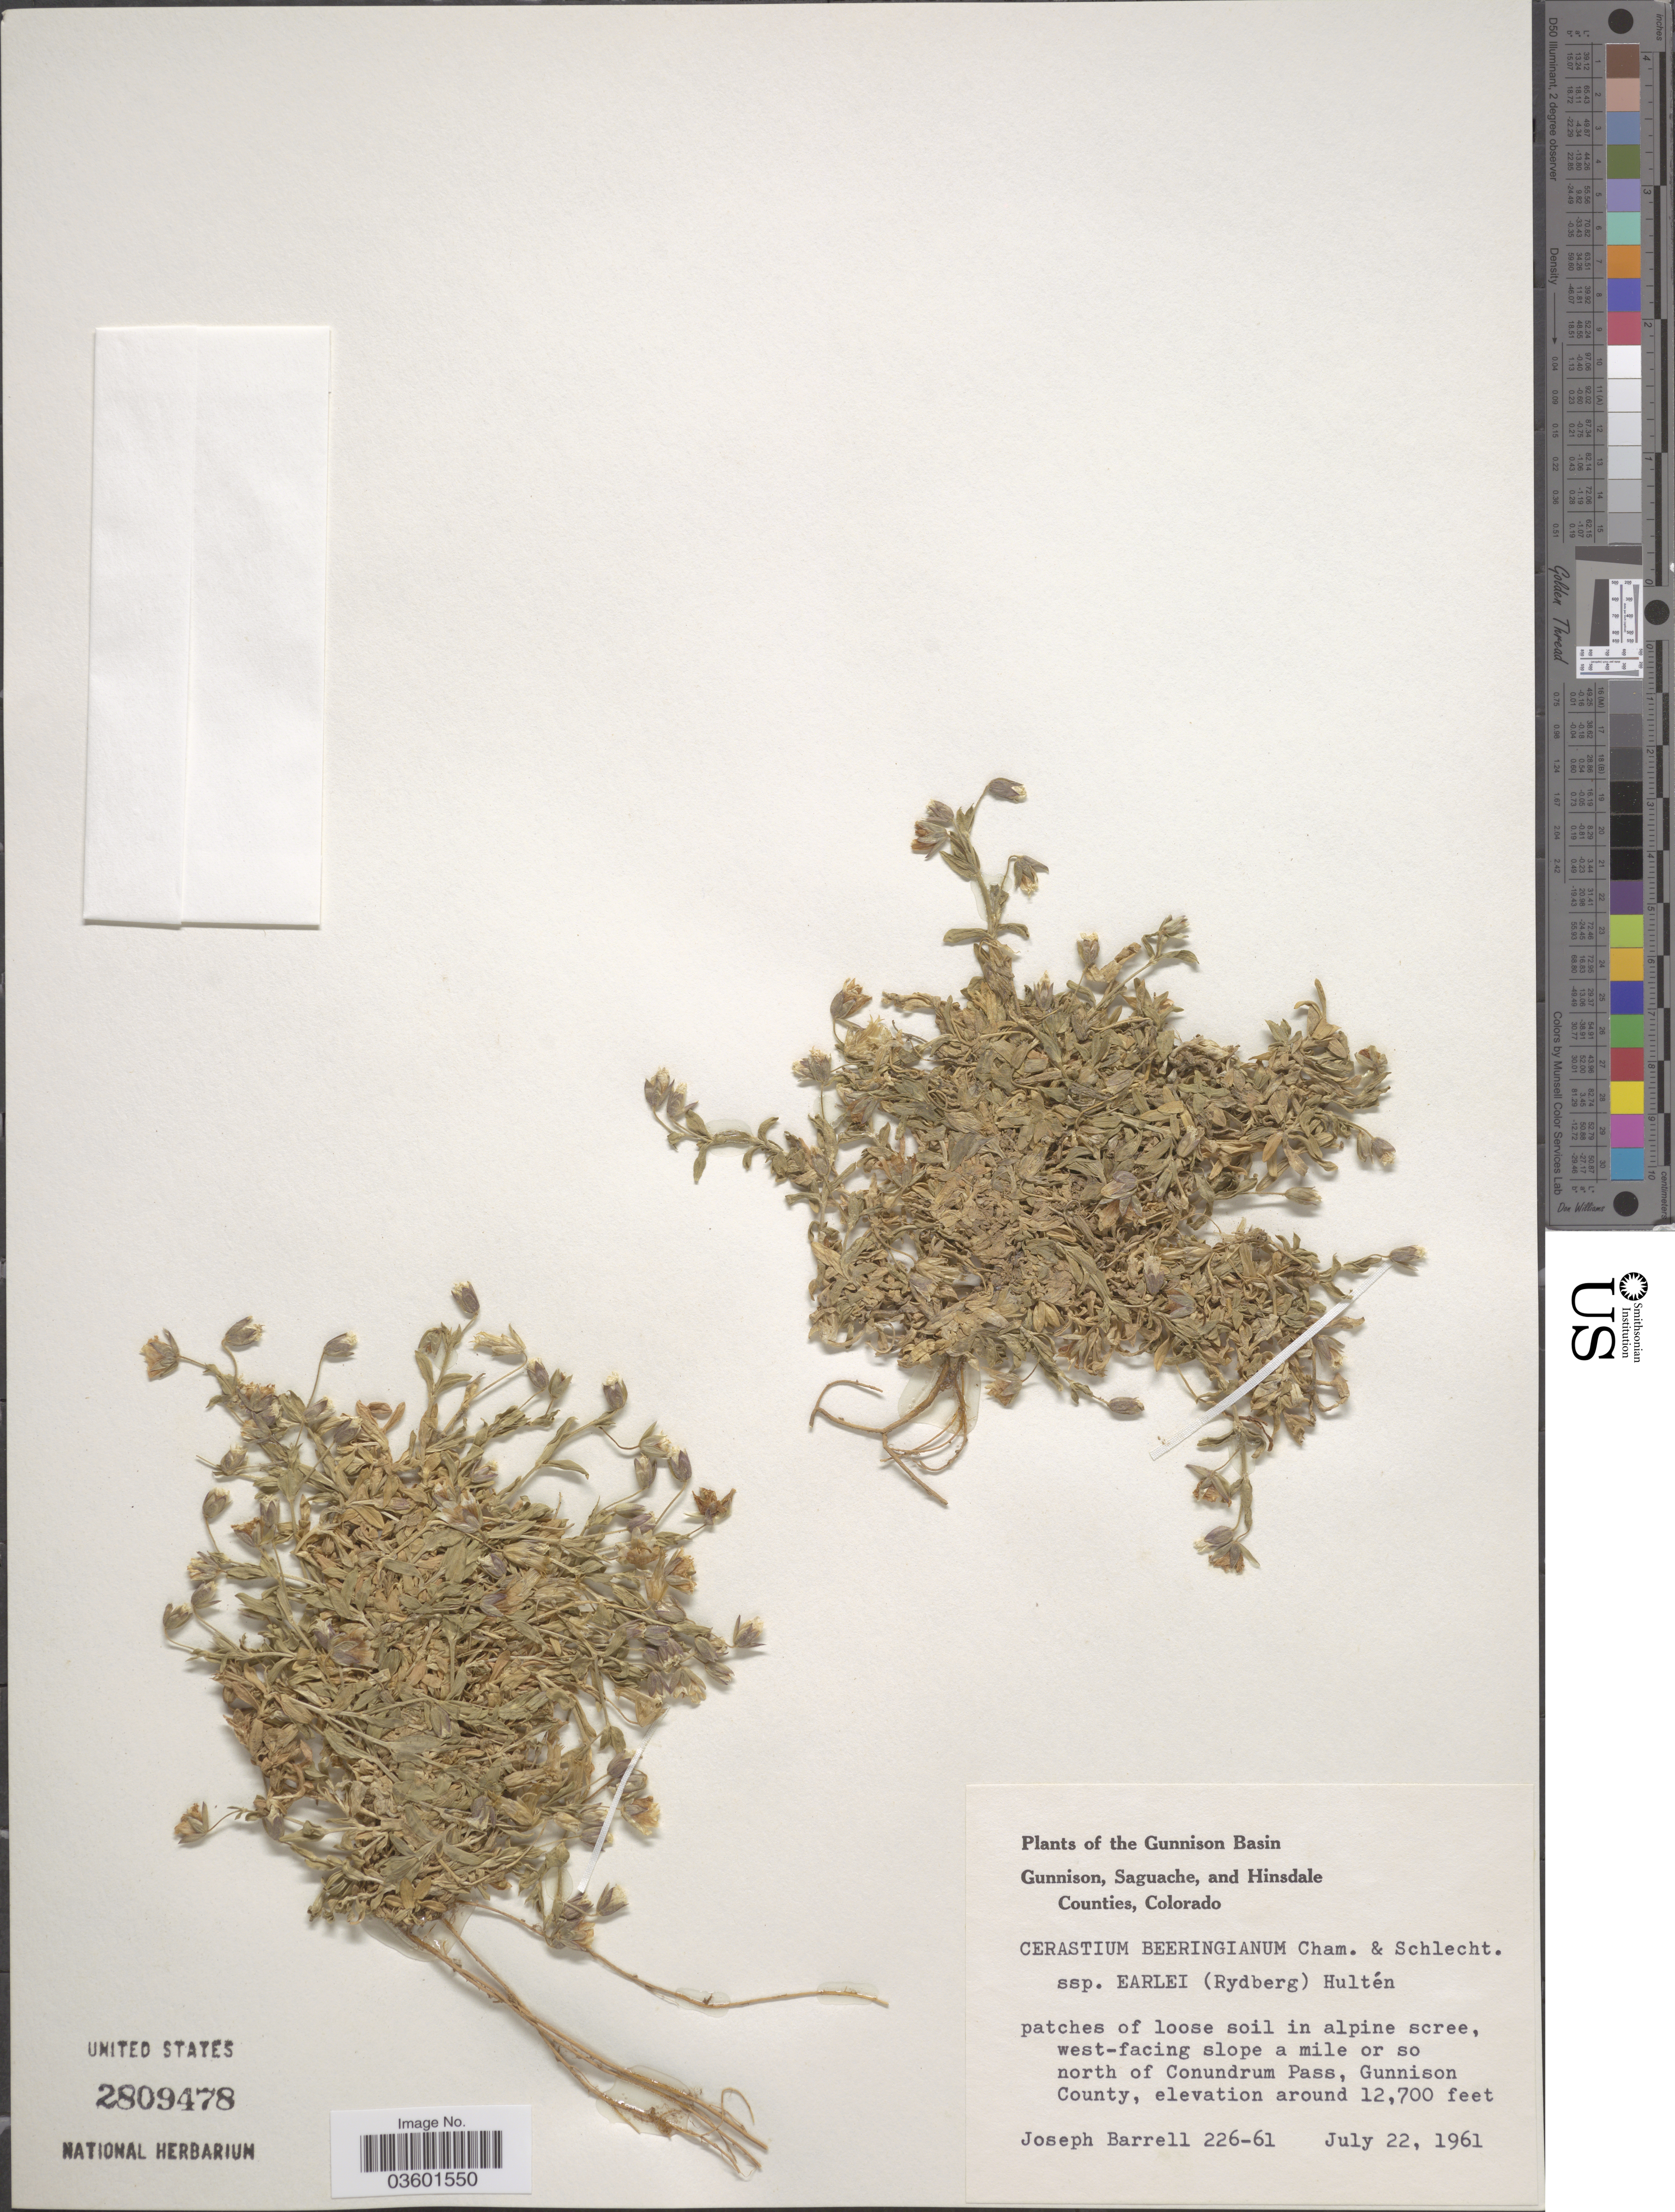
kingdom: Plantae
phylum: Tracheophyta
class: Magnoliopsida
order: Caryophyllales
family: Caryophyllaceae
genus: Cerastium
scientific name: Cerastium beeringianum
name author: Cham. & Schltdl.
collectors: J. Barrell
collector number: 226-61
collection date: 1961-07-22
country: United States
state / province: Colorado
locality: The Gunnison Basin. West-facing slope a mile or so north of Conundrum Pass, Gunnison County.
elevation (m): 3871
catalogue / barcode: US 2809478